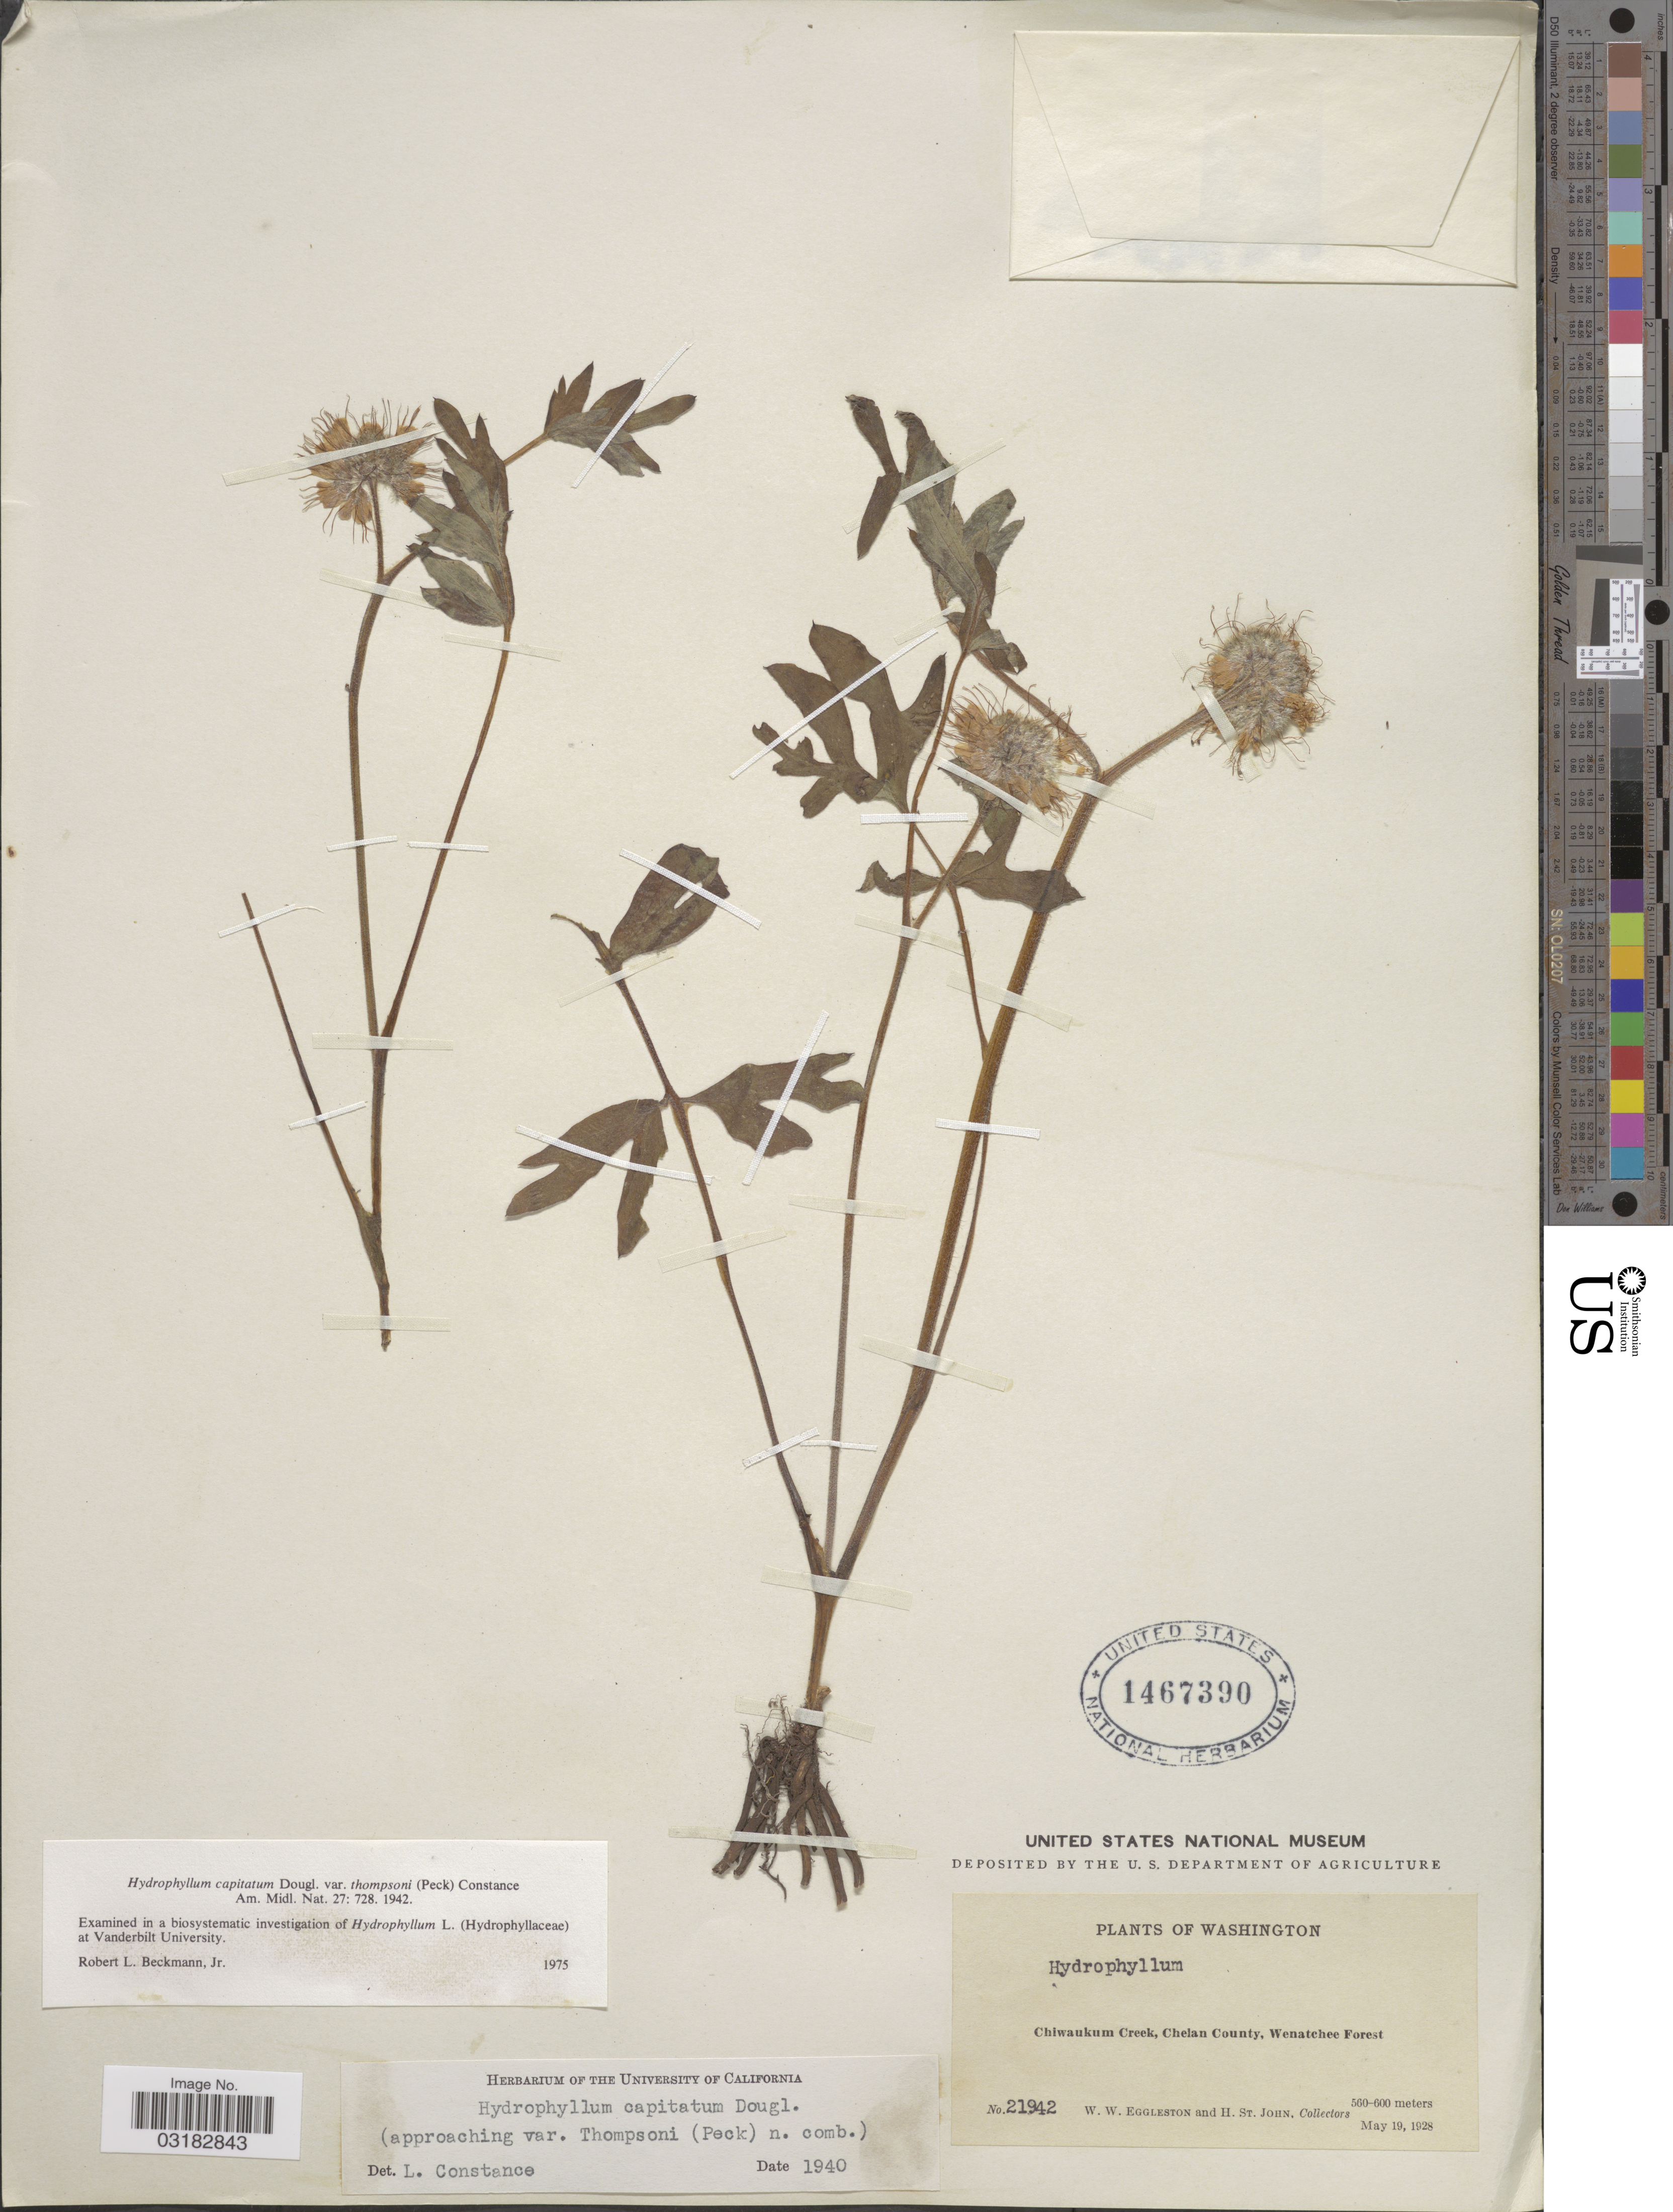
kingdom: Plantae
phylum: Tracheophyta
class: Magnoliopsida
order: Boraginales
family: Hydrophyllaceae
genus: Hydrophyllum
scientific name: Hydrophyllum capitatum var. thompsonii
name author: (M. Peck) Constance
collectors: W. W. Eggleston & H. St. John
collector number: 21942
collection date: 1928-05-19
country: United States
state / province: Washington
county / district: Chelan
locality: Chiwaukum Creek, Chelan County, Wenatchee Forest.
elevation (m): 560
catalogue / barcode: US 1467390